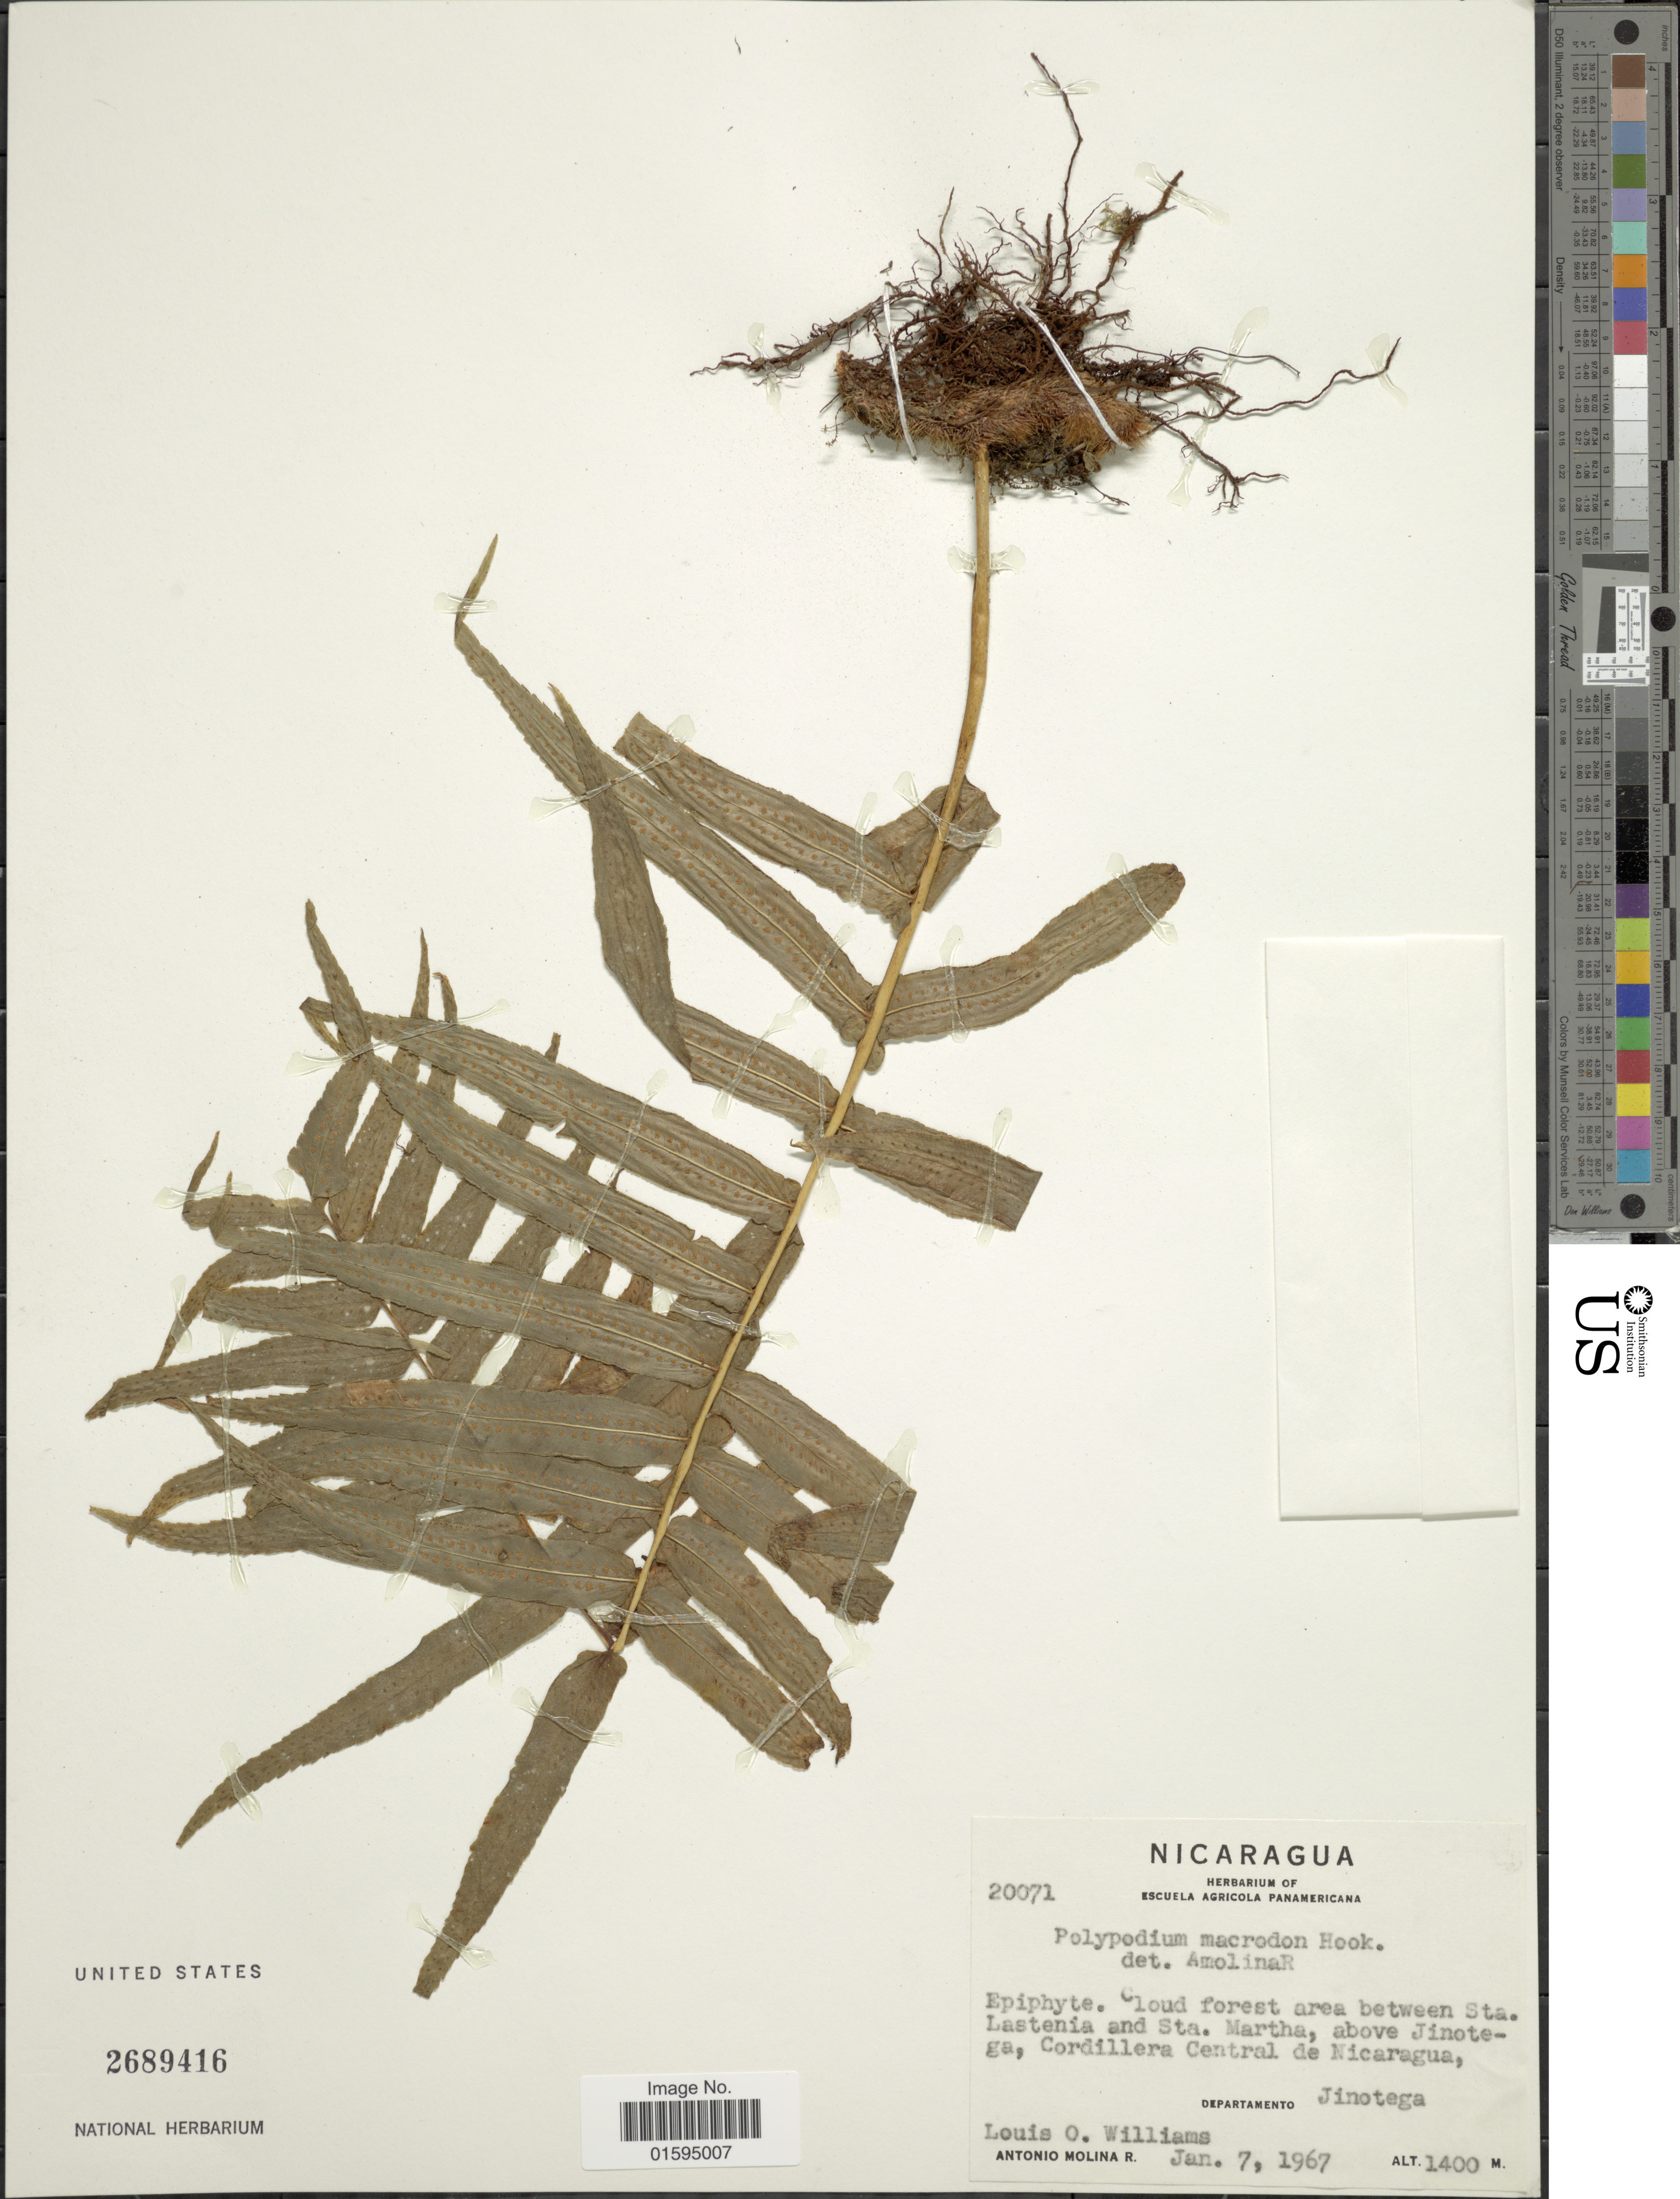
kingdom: Plantae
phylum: Tracheophyta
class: Polypodiopsida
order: Polypodiales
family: Polypodiaceae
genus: Polypodium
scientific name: Polypodium echinolepis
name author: Fée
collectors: L. O. Williams & A. Molina R.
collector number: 20071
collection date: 1967-01-07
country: Nicaragua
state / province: Jinotega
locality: Cloud forest area between Sta. Lastenia and Sta. Martha, above Jinotega, Cordillera Central de Nicaragua, Departemento Jinotega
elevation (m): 1400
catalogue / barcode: US 2689416